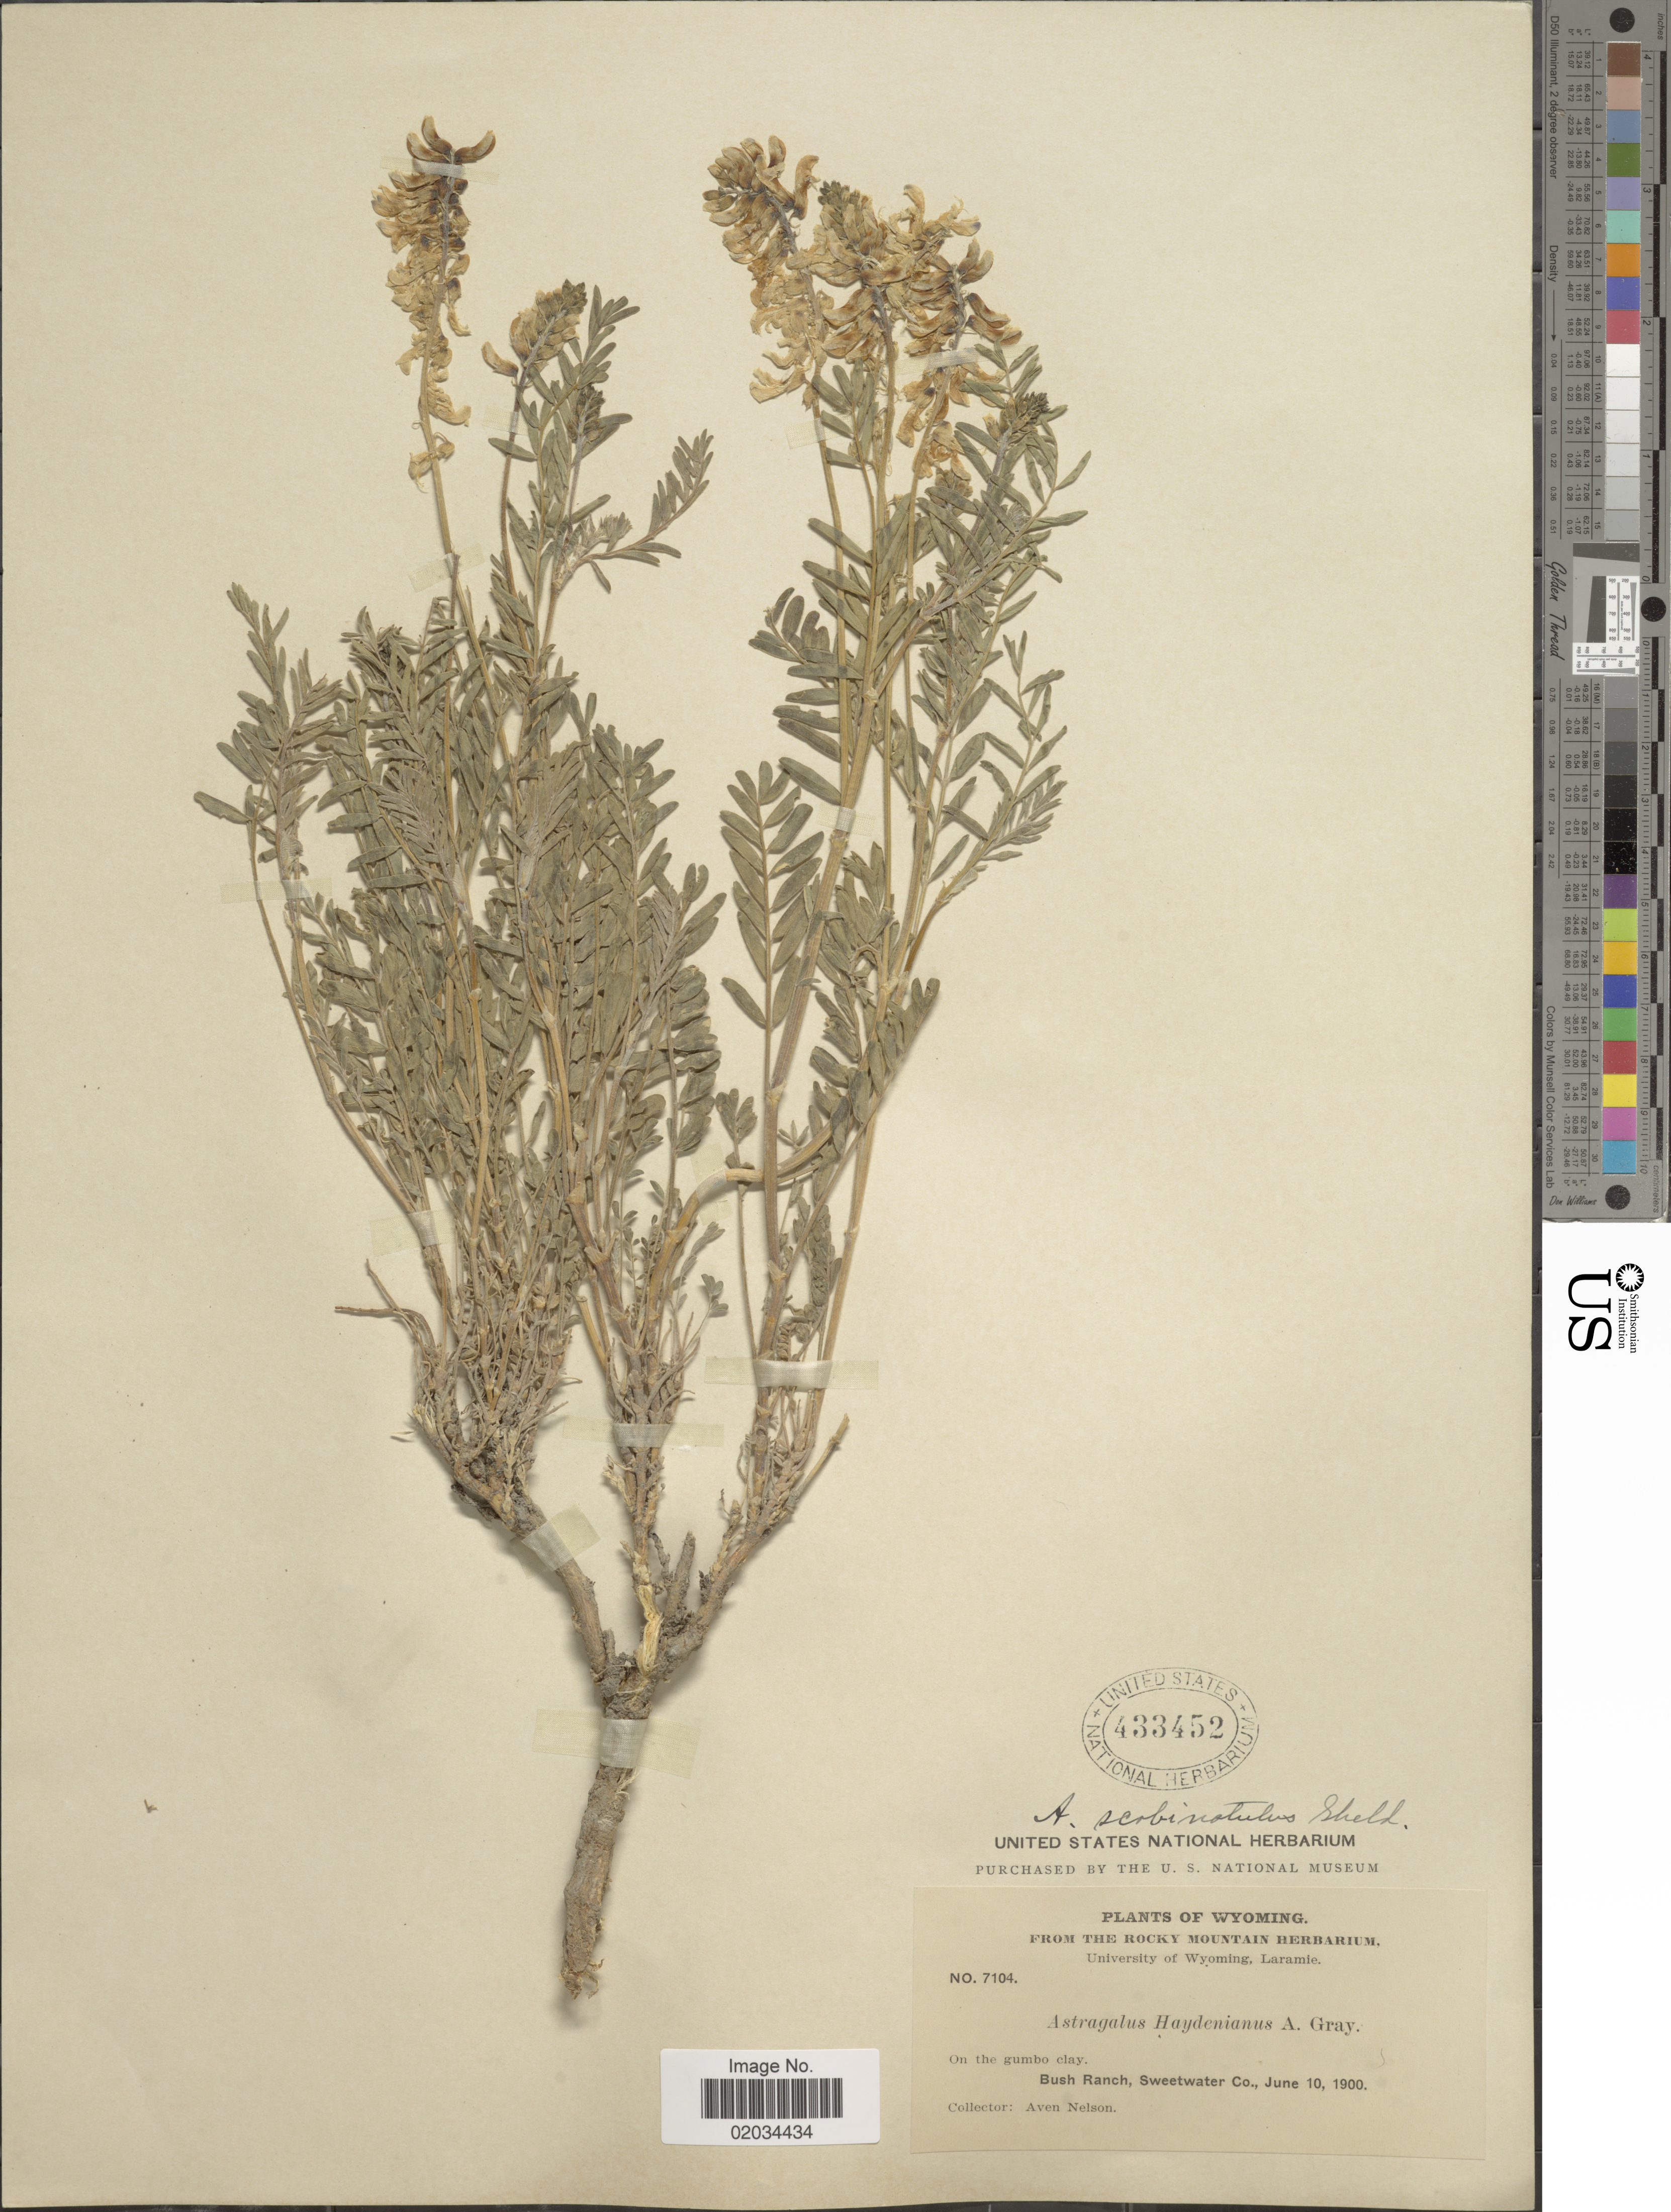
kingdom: Plantae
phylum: Tracheophyta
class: Magnoliopsida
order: Fabales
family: Fabaceae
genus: Astragalus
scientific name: Astragalus scobinatulus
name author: E. Sheld.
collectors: A. Nelson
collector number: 7104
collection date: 1900-06-10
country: United States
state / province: Wyoming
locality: Bush Ranch, Sweetwater Co.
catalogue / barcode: US 433452